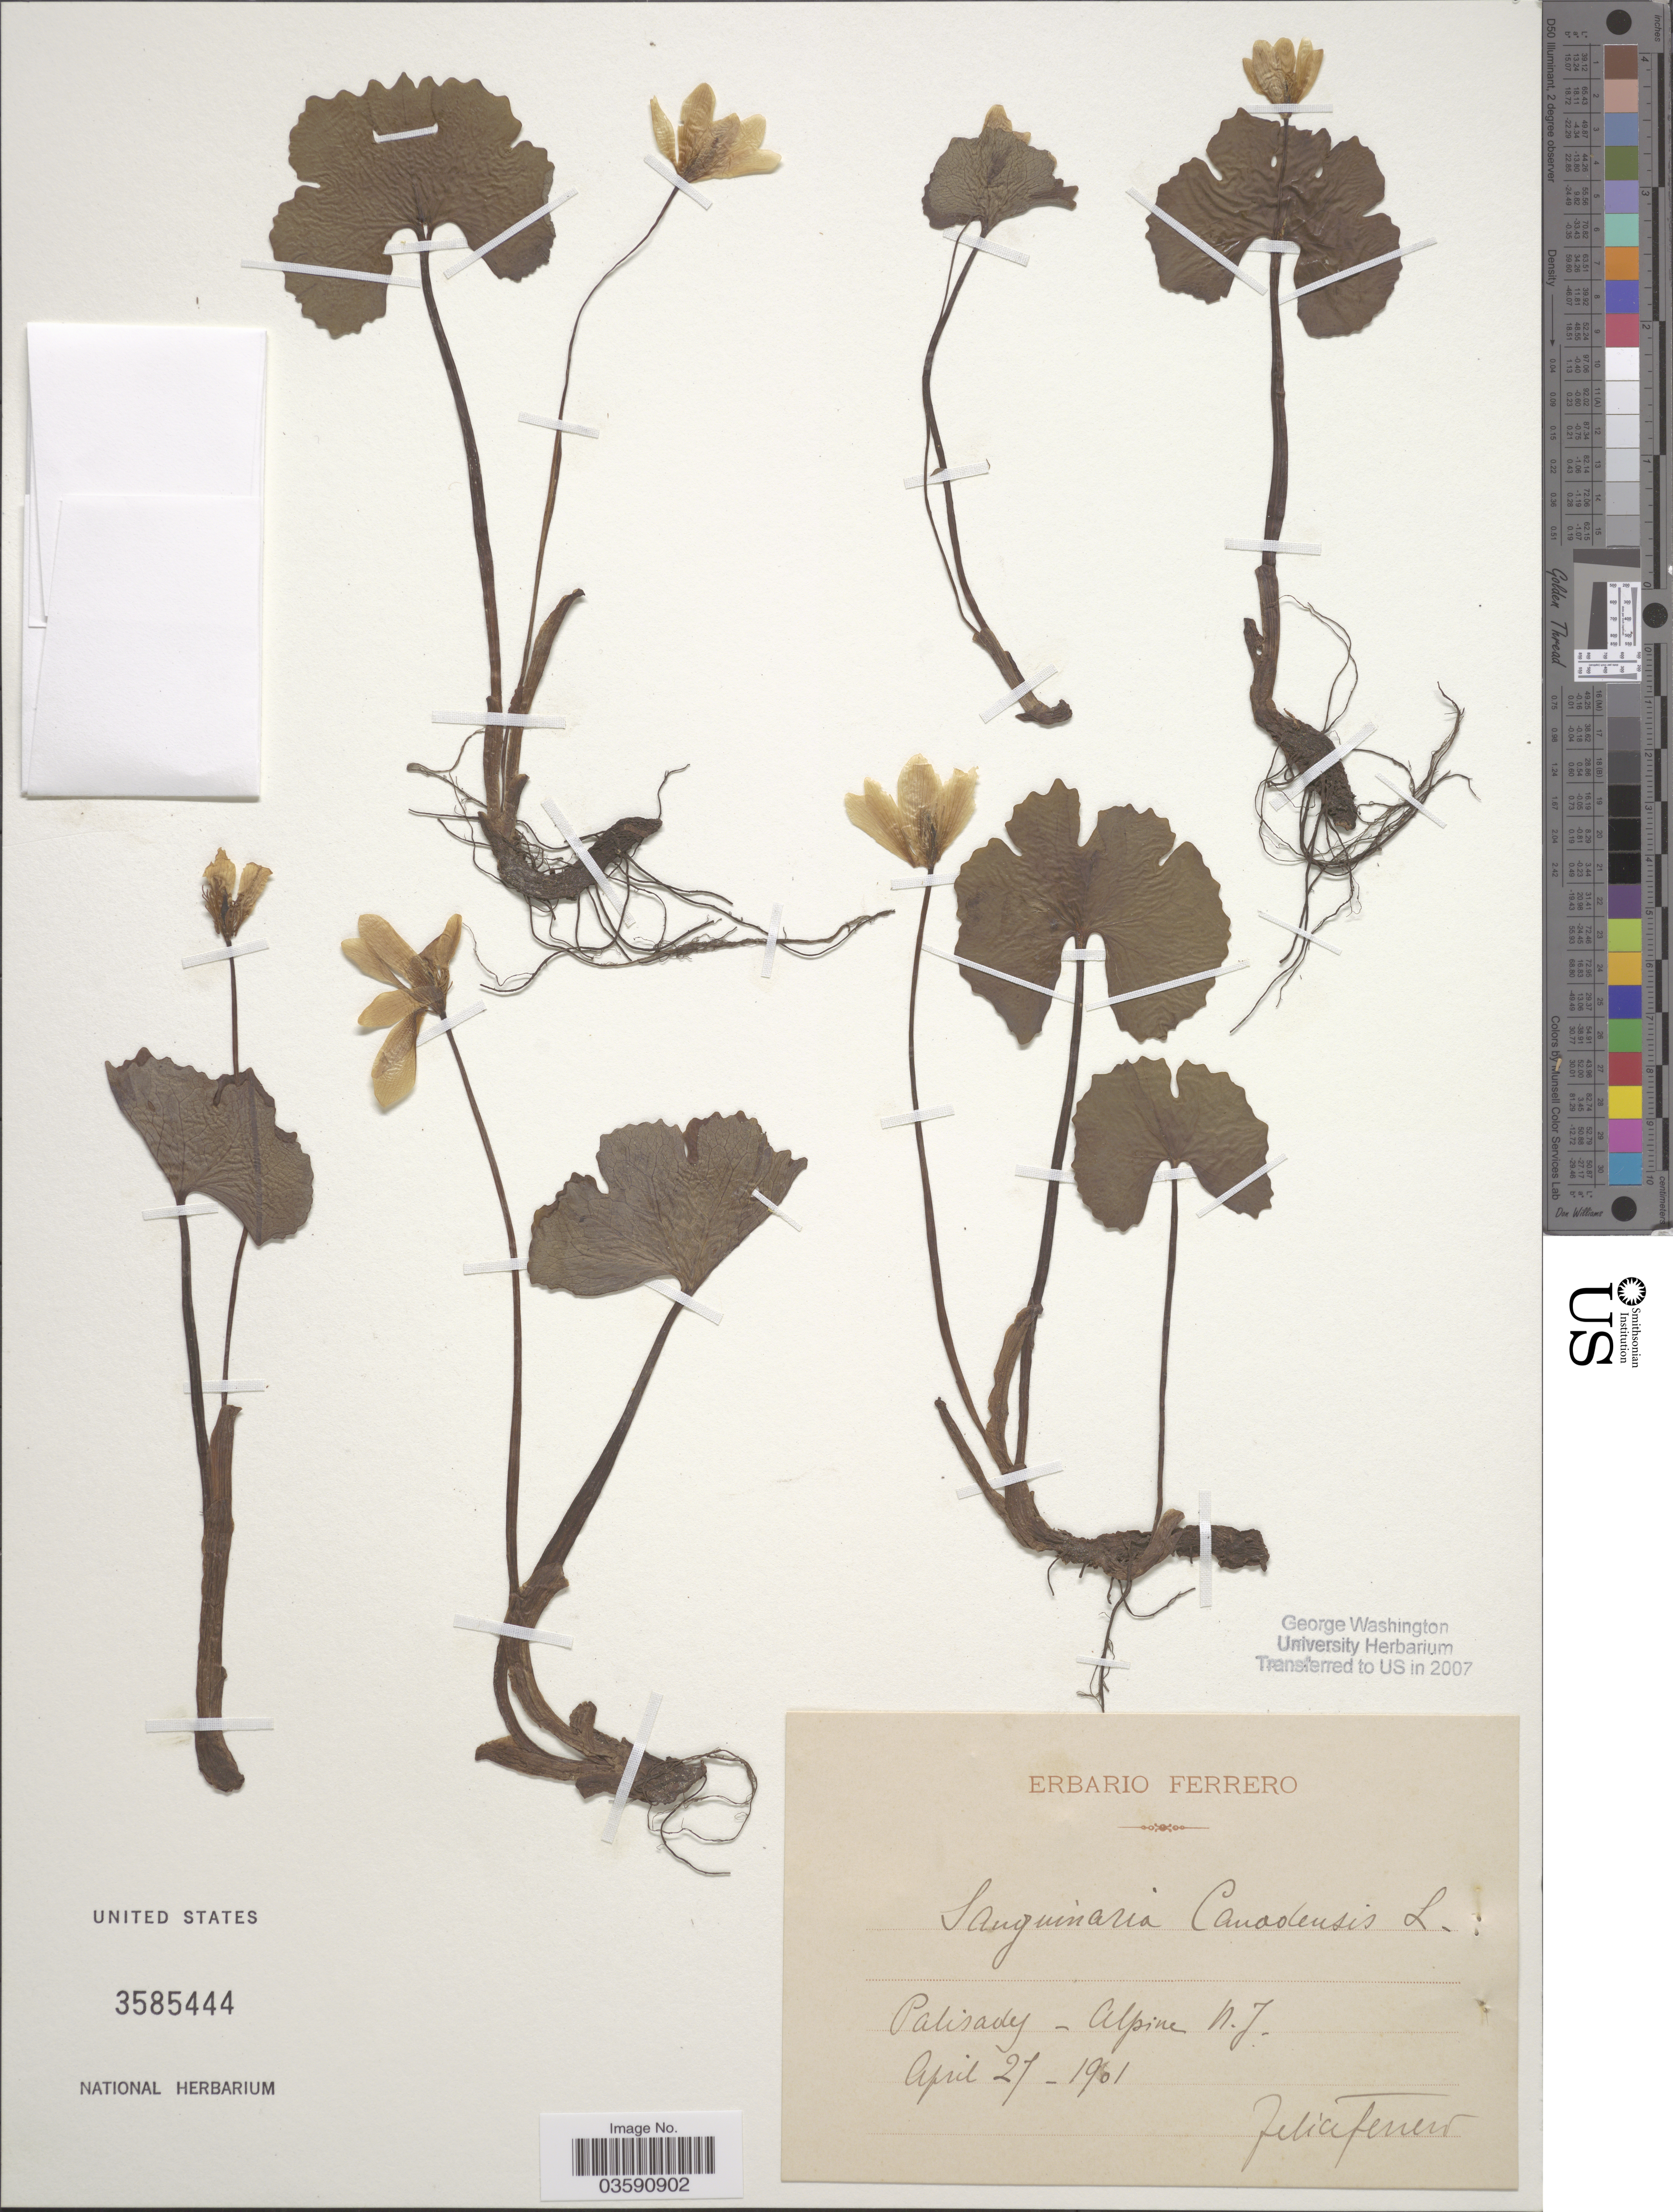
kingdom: Plantae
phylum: Tracheophyta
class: Magnoliopsida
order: Ranunculales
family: Papaveraceae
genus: Sanguinaria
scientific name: Sanguinaria canadensis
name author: L.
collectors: F. Ferrero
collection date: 1901-04-27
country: United States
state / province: New Jersey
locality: Palisadey - Alpine.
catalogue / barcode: US 3585444